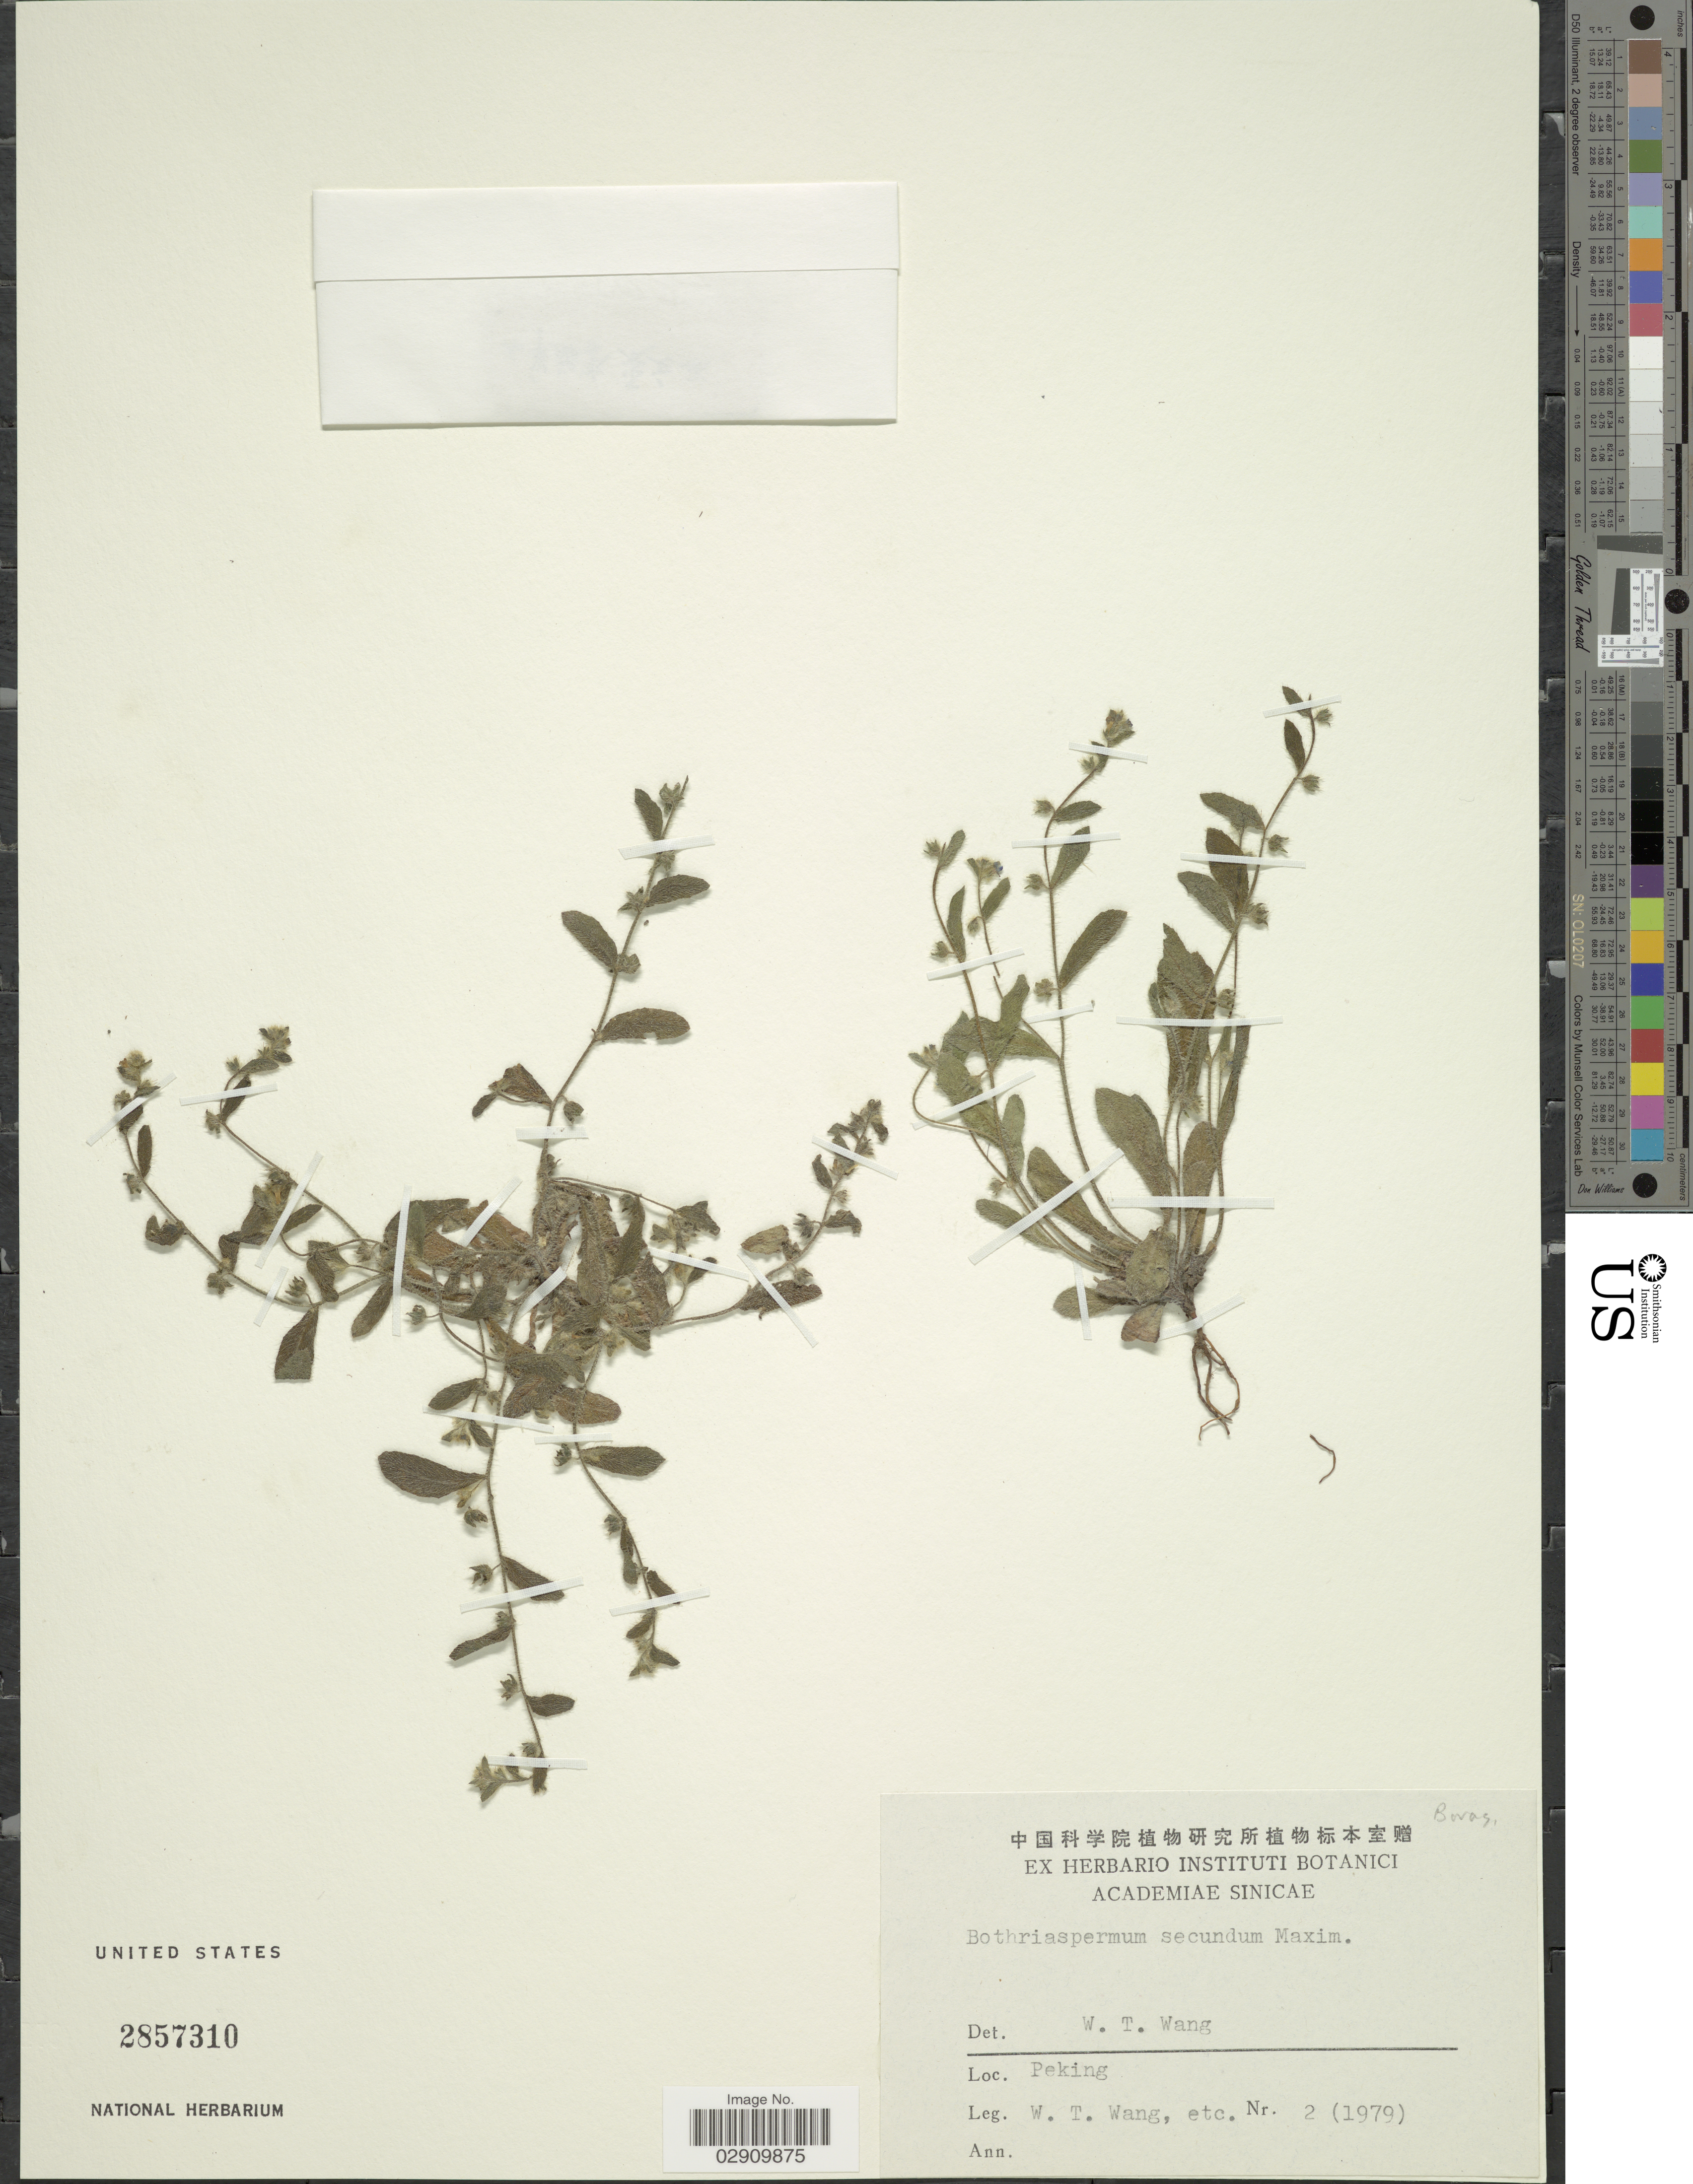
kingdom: Plantae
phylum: Tracheophyta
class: Magnoliopsida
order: Boraginales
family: Boraginaceae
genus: Bothriospermum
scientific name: Bothriospermum secundum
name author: Maxim.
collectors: W. T. Wang & et al.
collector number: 2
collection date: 1979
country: China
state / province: Beijing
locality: Peking.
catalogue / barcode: US 2857310